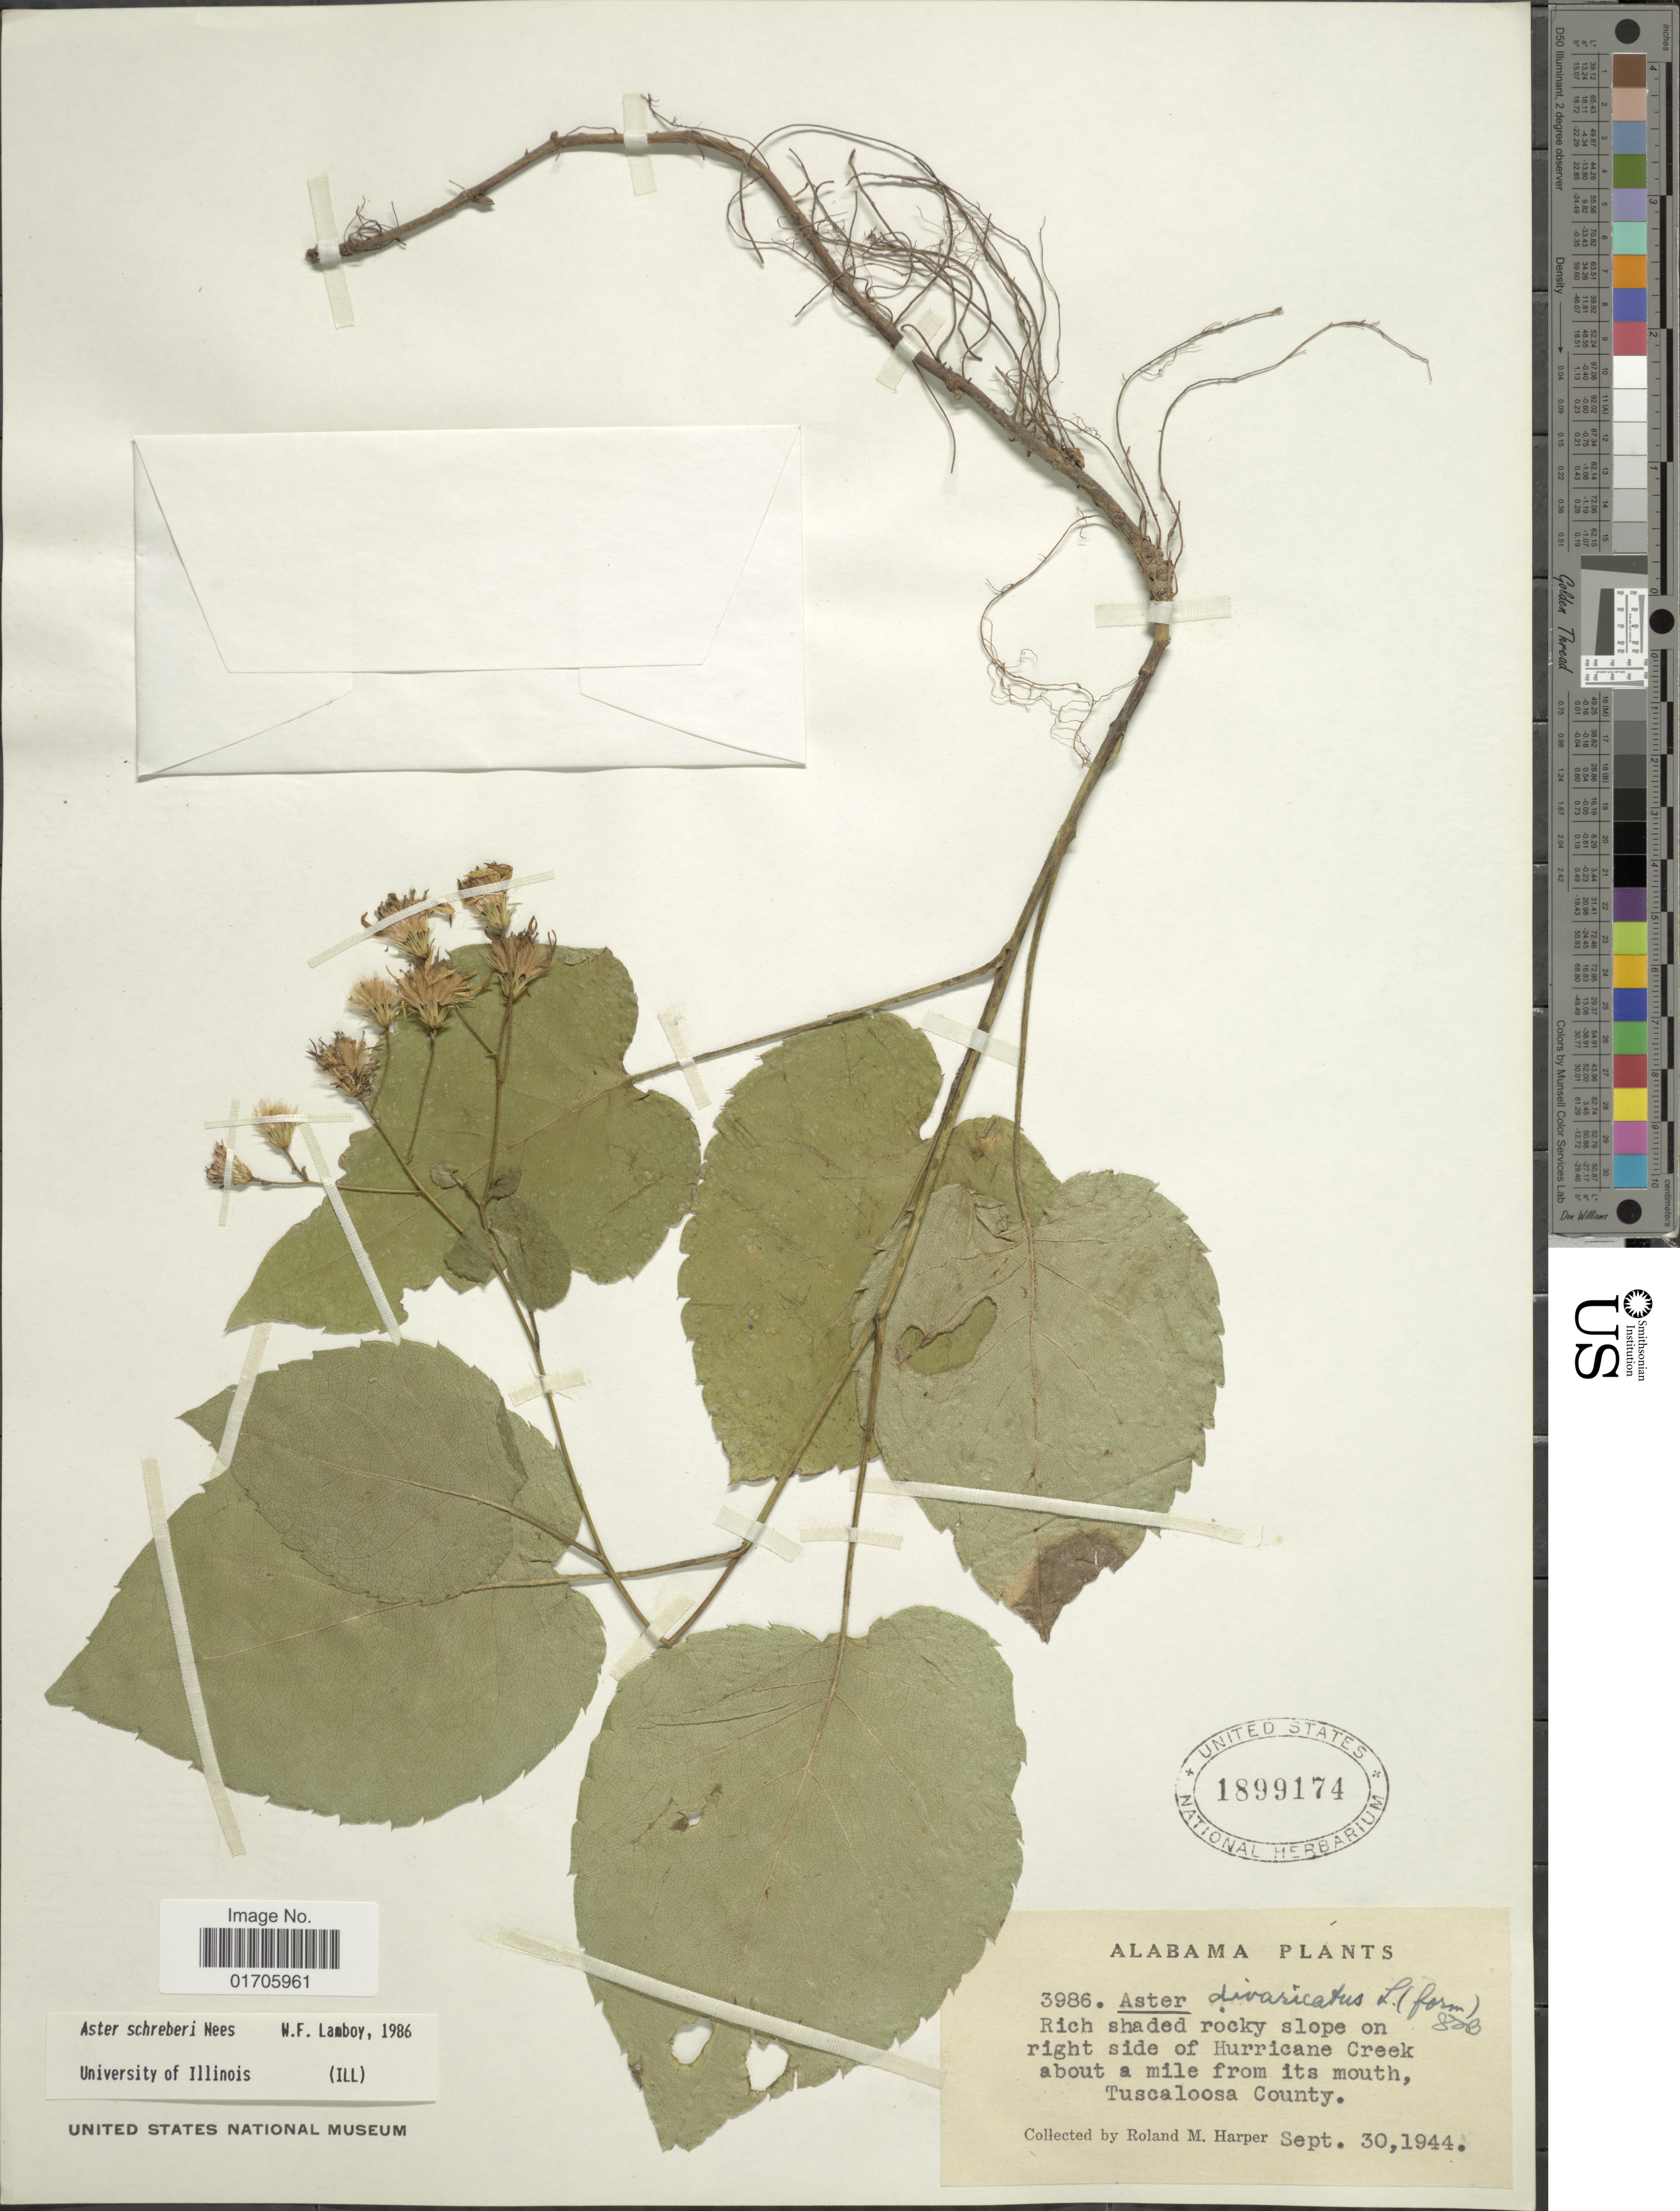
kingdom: Plantae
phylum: Tracheophyta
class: Magnoliopsida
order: Asterales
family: Asteraceae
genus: Eurybia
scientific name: Eurybia schreberi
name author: (Nees) Nees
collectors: R. M. Harper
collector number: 3986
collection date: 1944-09-30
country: United States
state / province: Alabama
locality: Alabama. Rich shaded rocky slope on right side of Hurricane Creek about a mile from its mouth, Tuscaloosa County.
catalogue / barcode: US 1899174